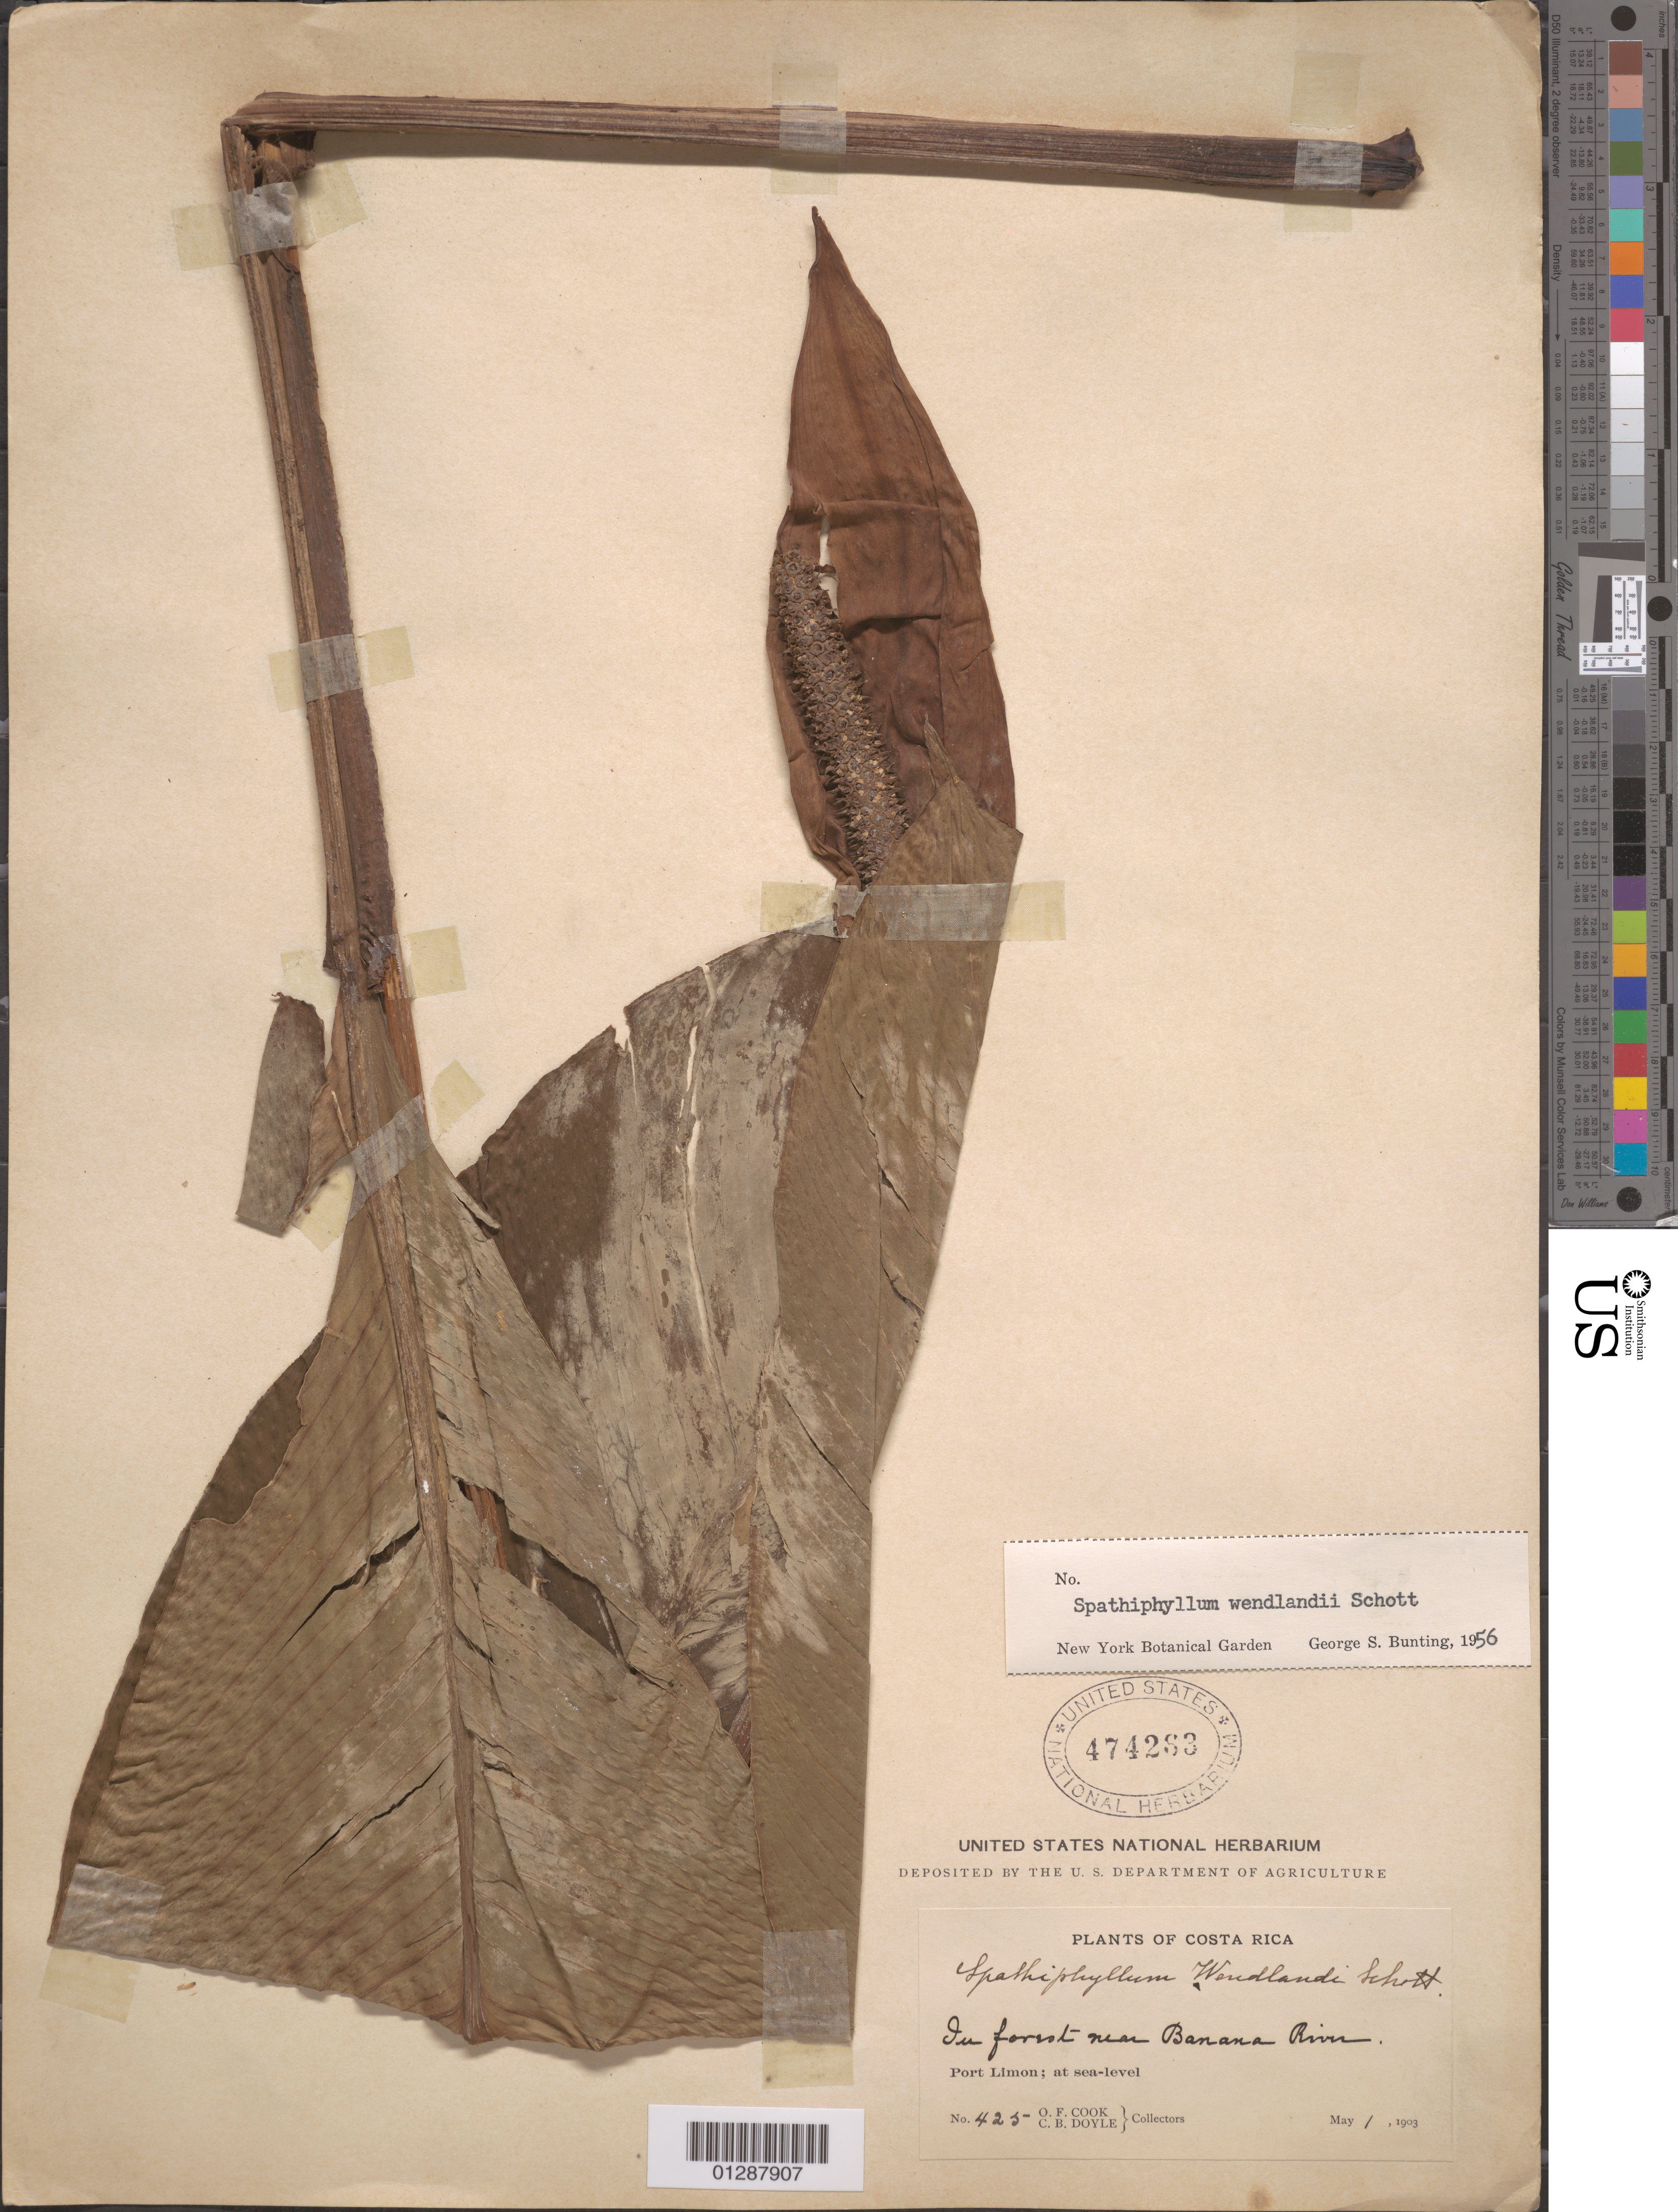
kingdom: Plantae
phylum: Tracheophyta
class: Liliopsida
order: Alismatales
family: Araceae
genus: Spathiphyllum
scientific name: Spathiphyllum wendlandii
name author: Schott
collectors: O. F. Cook & C. Doyle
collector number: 425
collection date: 1903-05-01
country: Costa Rica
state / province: Limón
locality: In forest near Banana River. Port Limon.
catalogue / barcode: US 474263